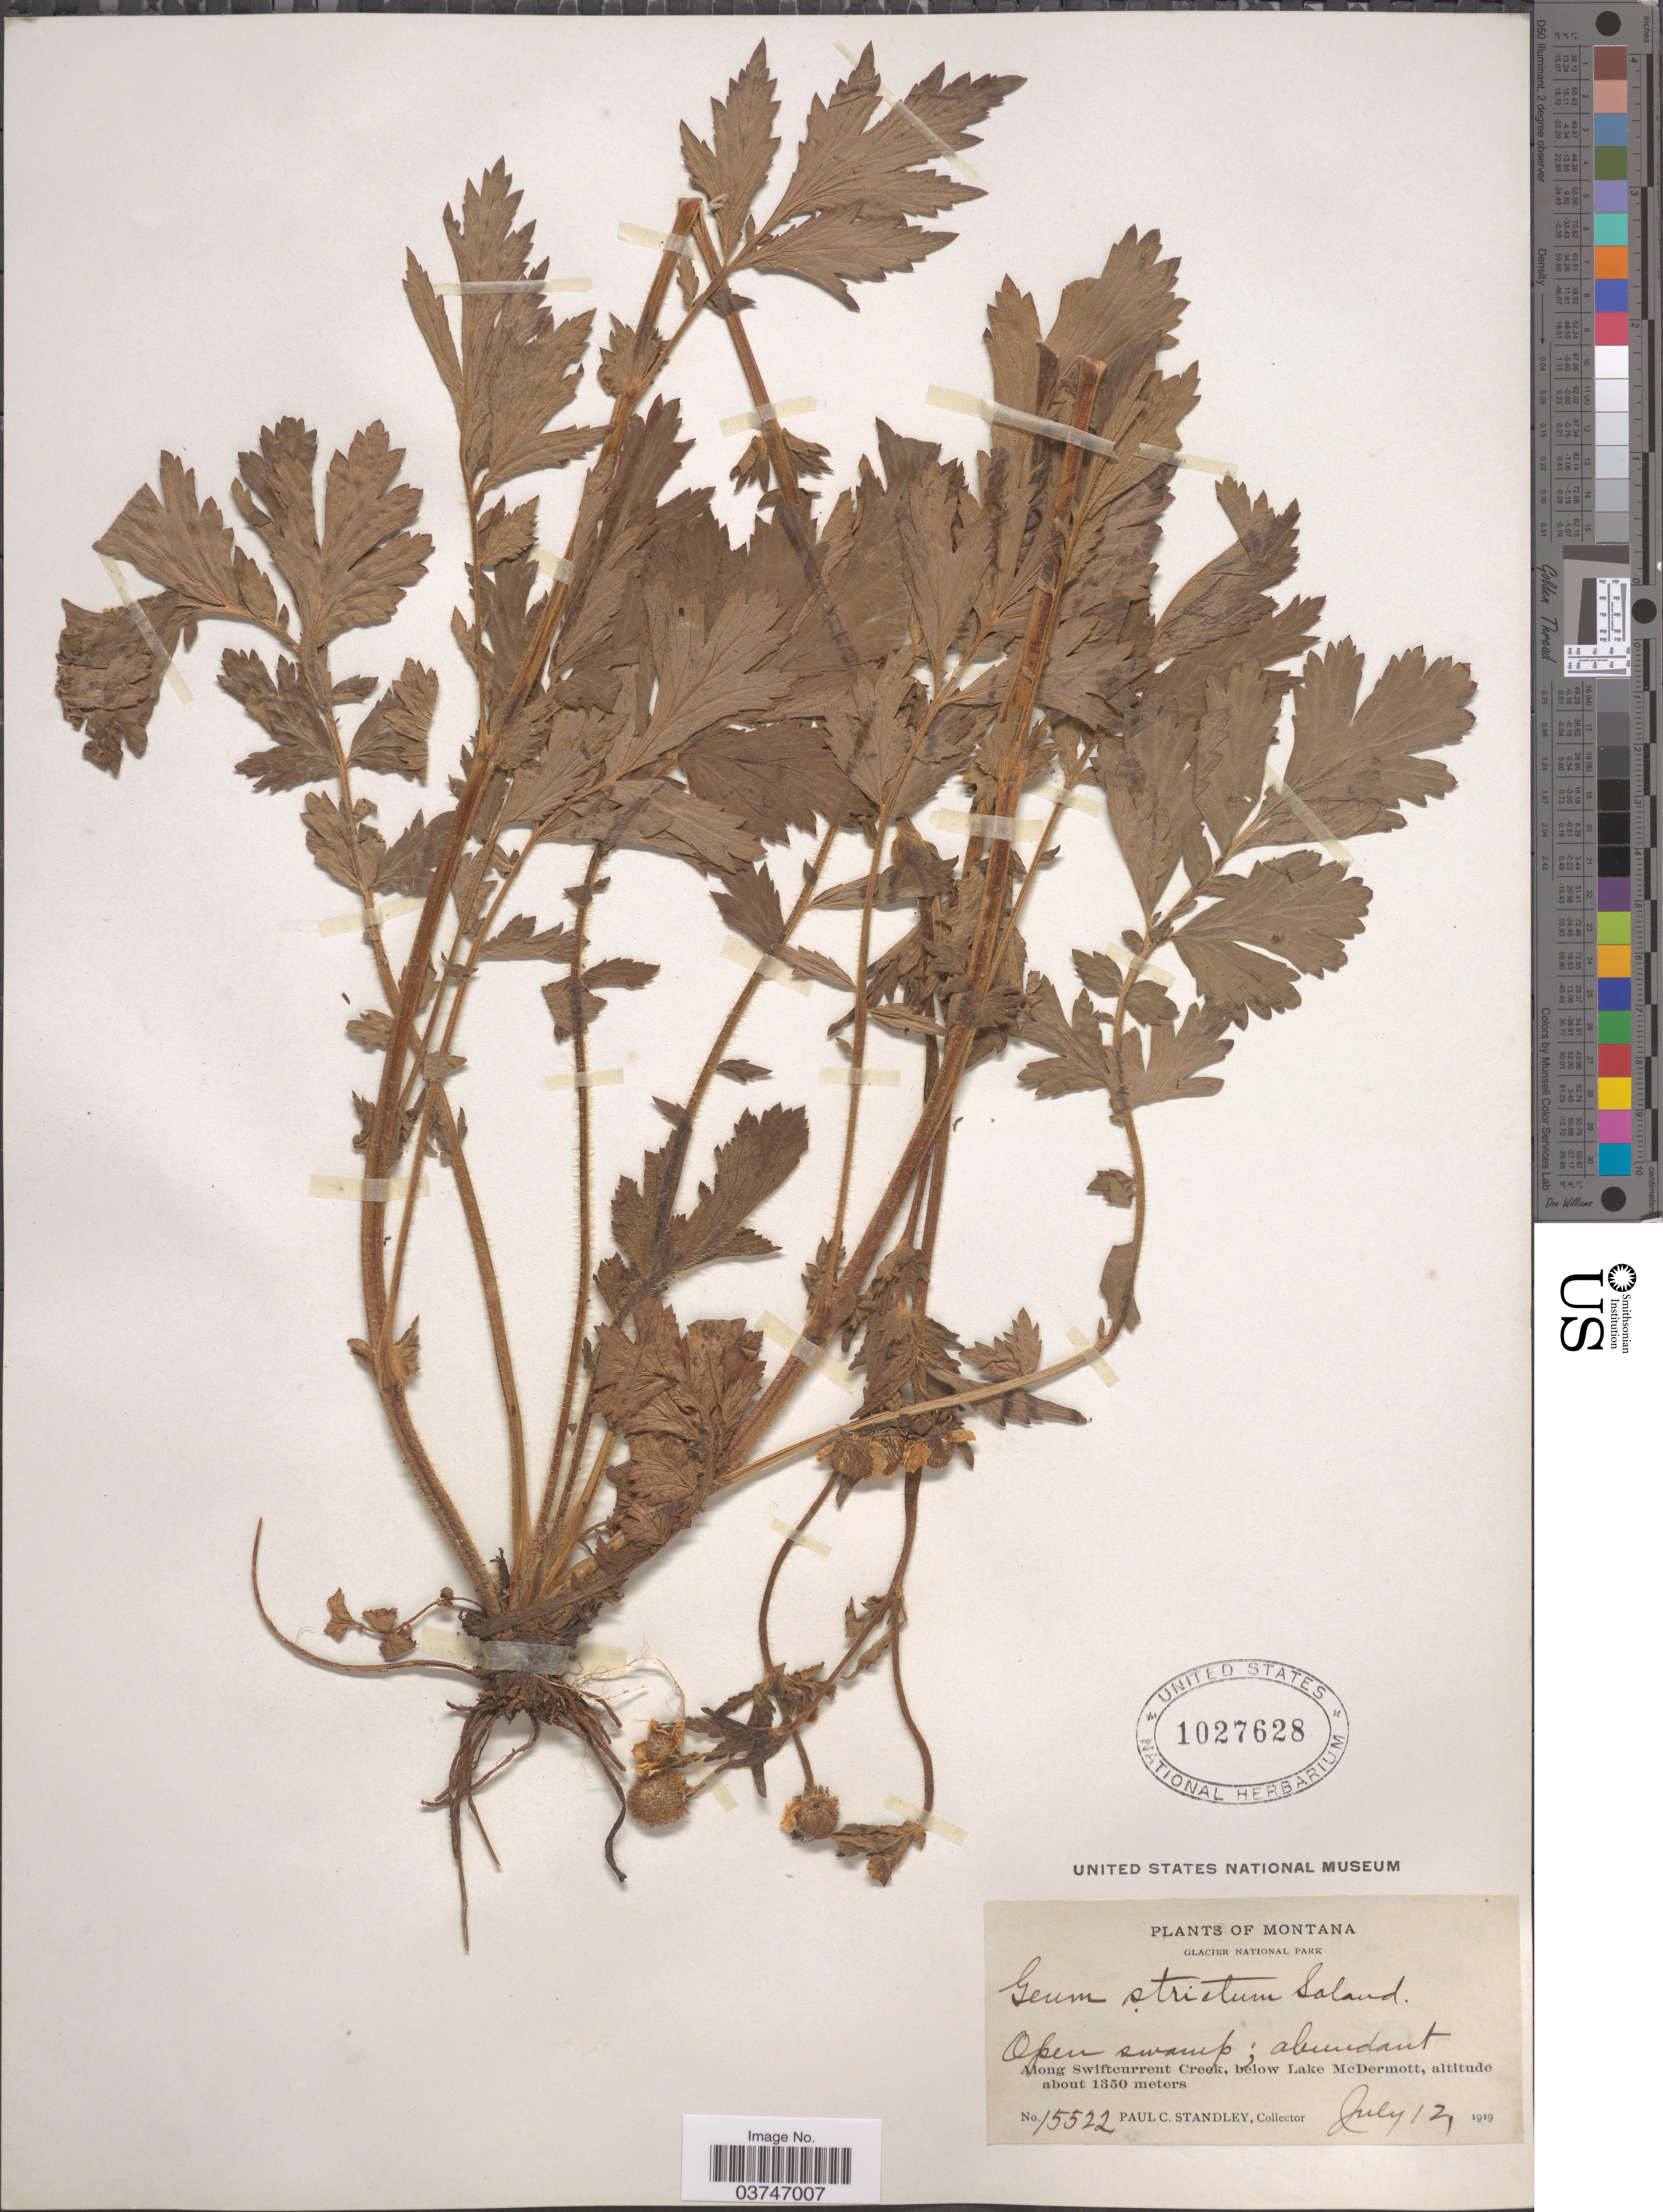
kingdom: Plantae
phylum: Tracheophyta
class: Magnoliopsida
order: Rosales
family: Rosaceae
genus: Geum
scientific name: Geum aleppicum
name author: Jacq.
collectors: P. C. Standley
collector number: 15522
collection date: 1919-07-12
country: United States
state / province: Montana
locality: Glacier National Park. Along Swiftcurrent Creek, below Lake McDermott.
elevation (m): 1350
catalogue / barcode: US 1027628